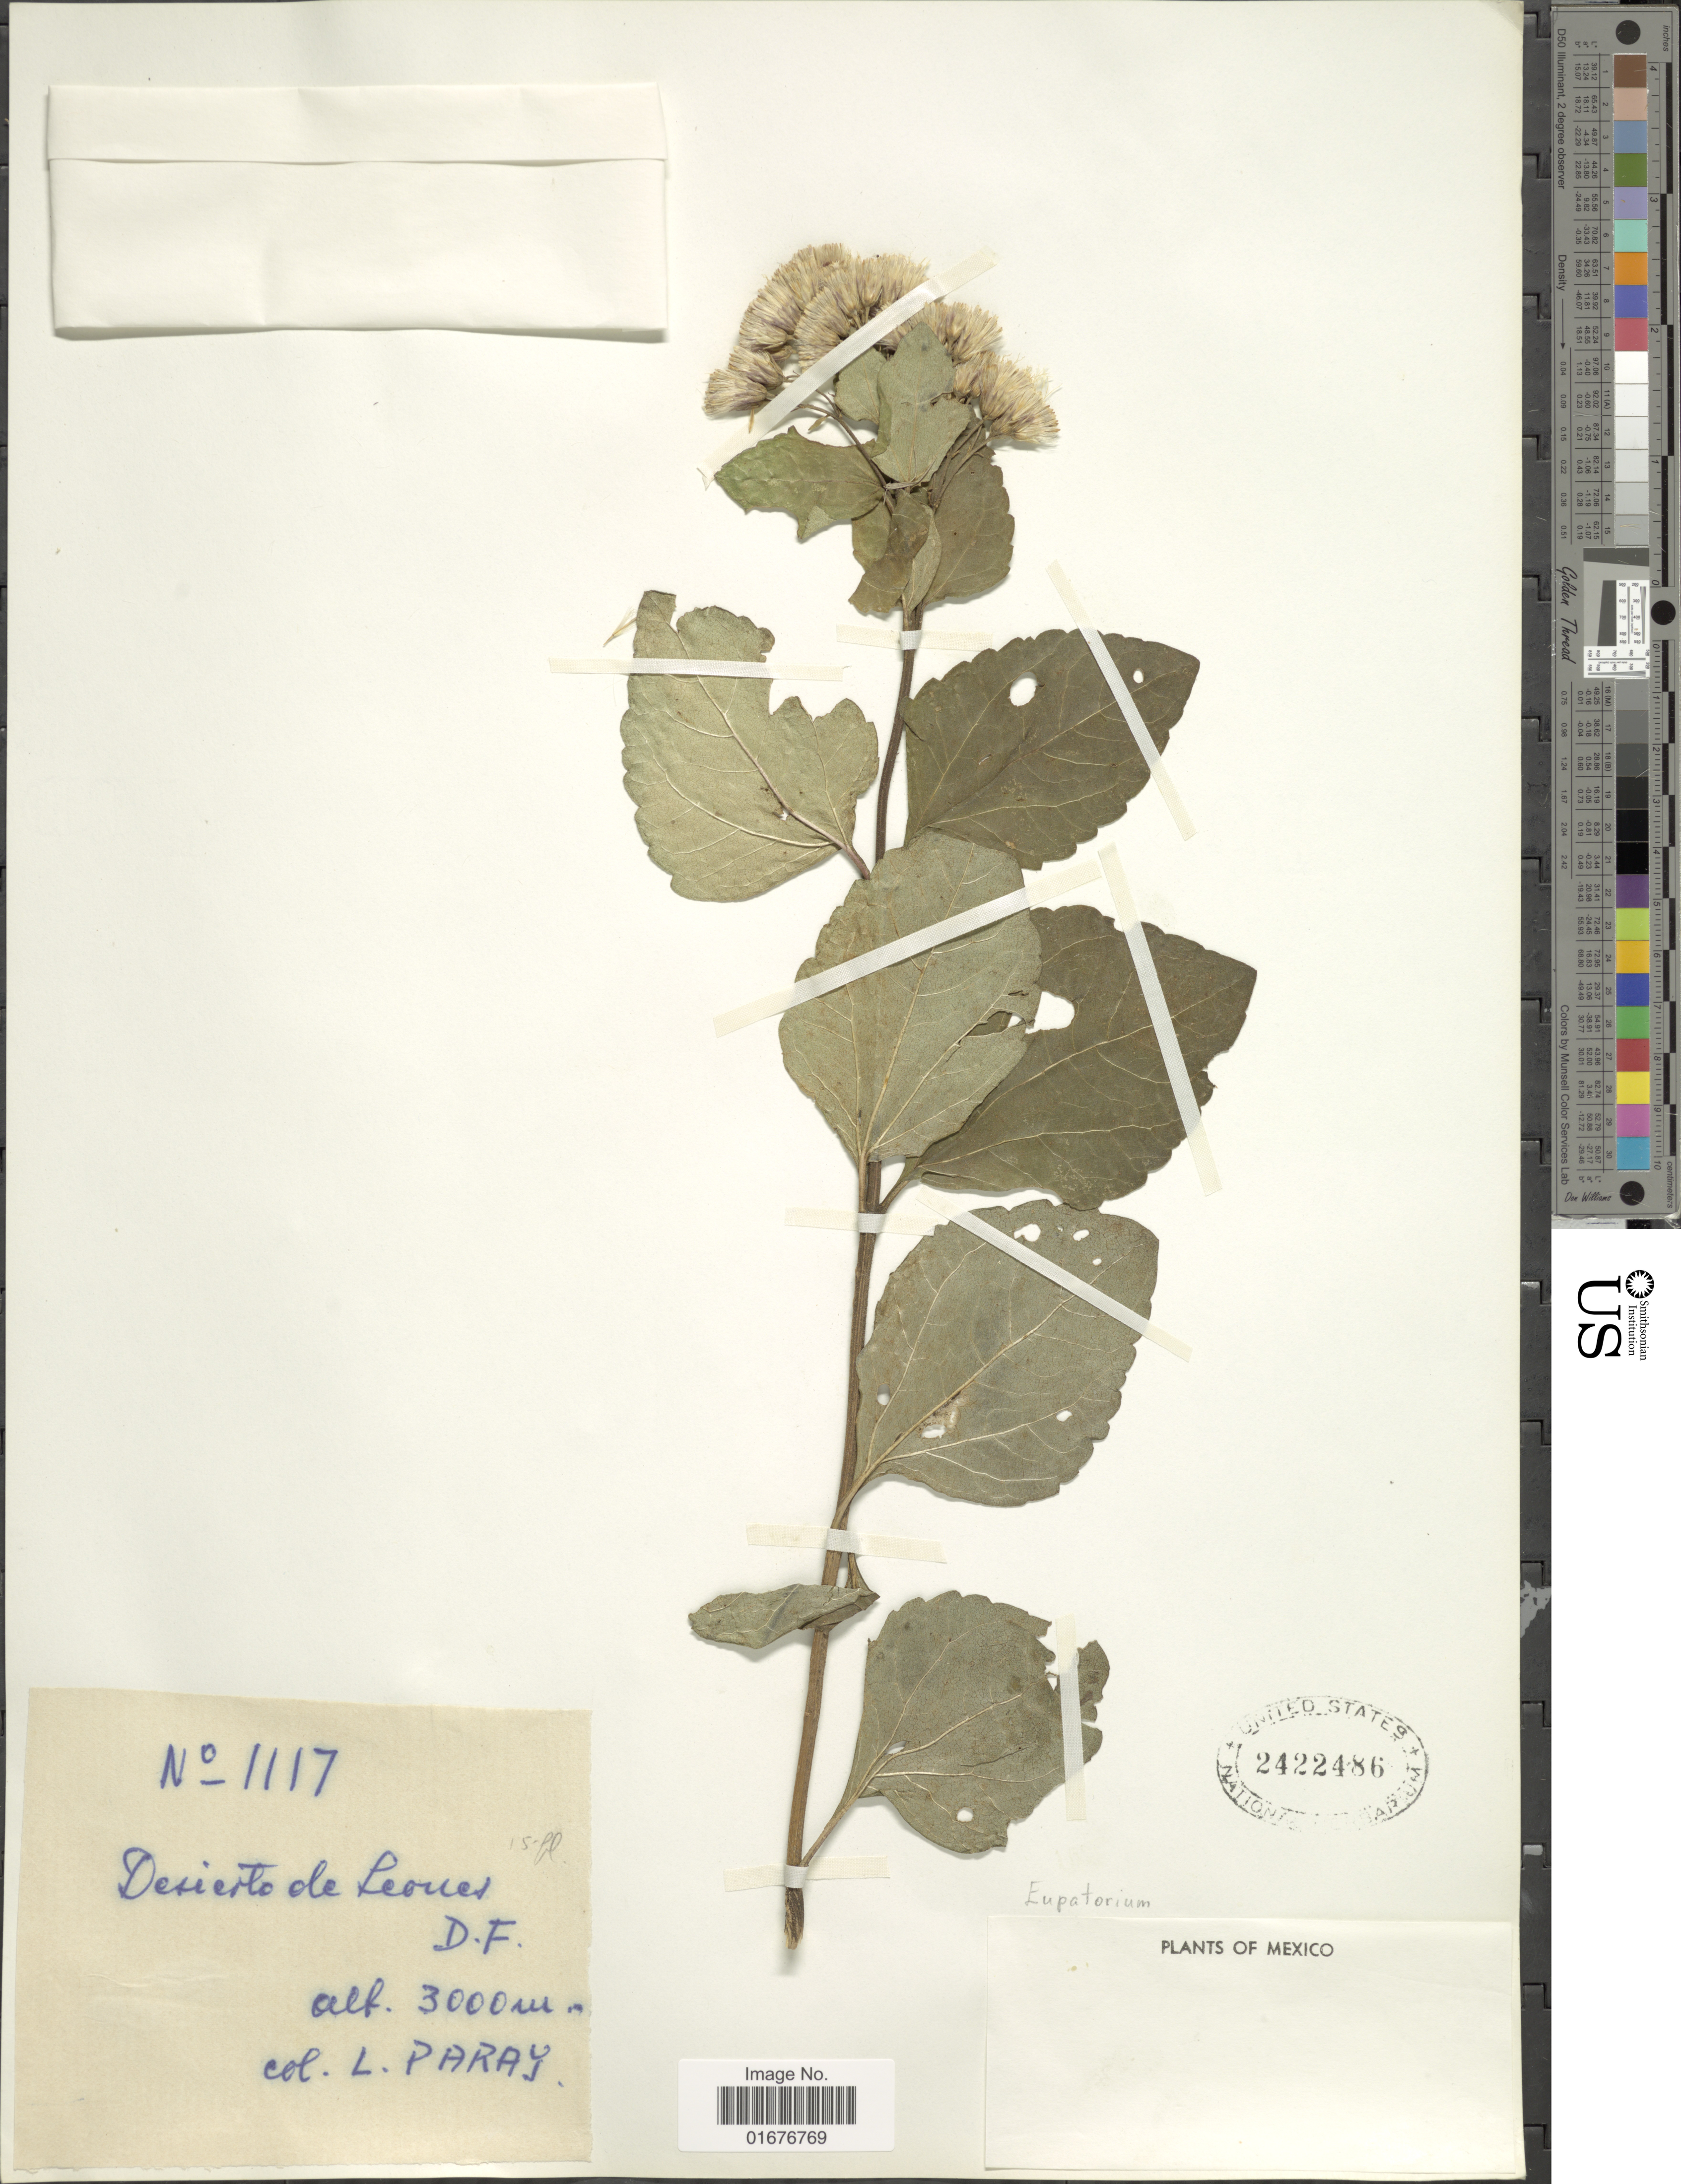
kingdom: Plantae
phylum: Tracheophyta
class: Magnoliopsida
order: Asterales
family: Asteraceae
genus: Ageratina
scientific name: Ageratina rhomboidea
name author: (Kunth) R.M. King & H. Rob.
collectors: L. Paray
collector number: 1117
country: Mexico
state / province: Distrito Federal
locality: Desierto de Leones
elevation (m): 3000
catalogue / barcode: US 2422486